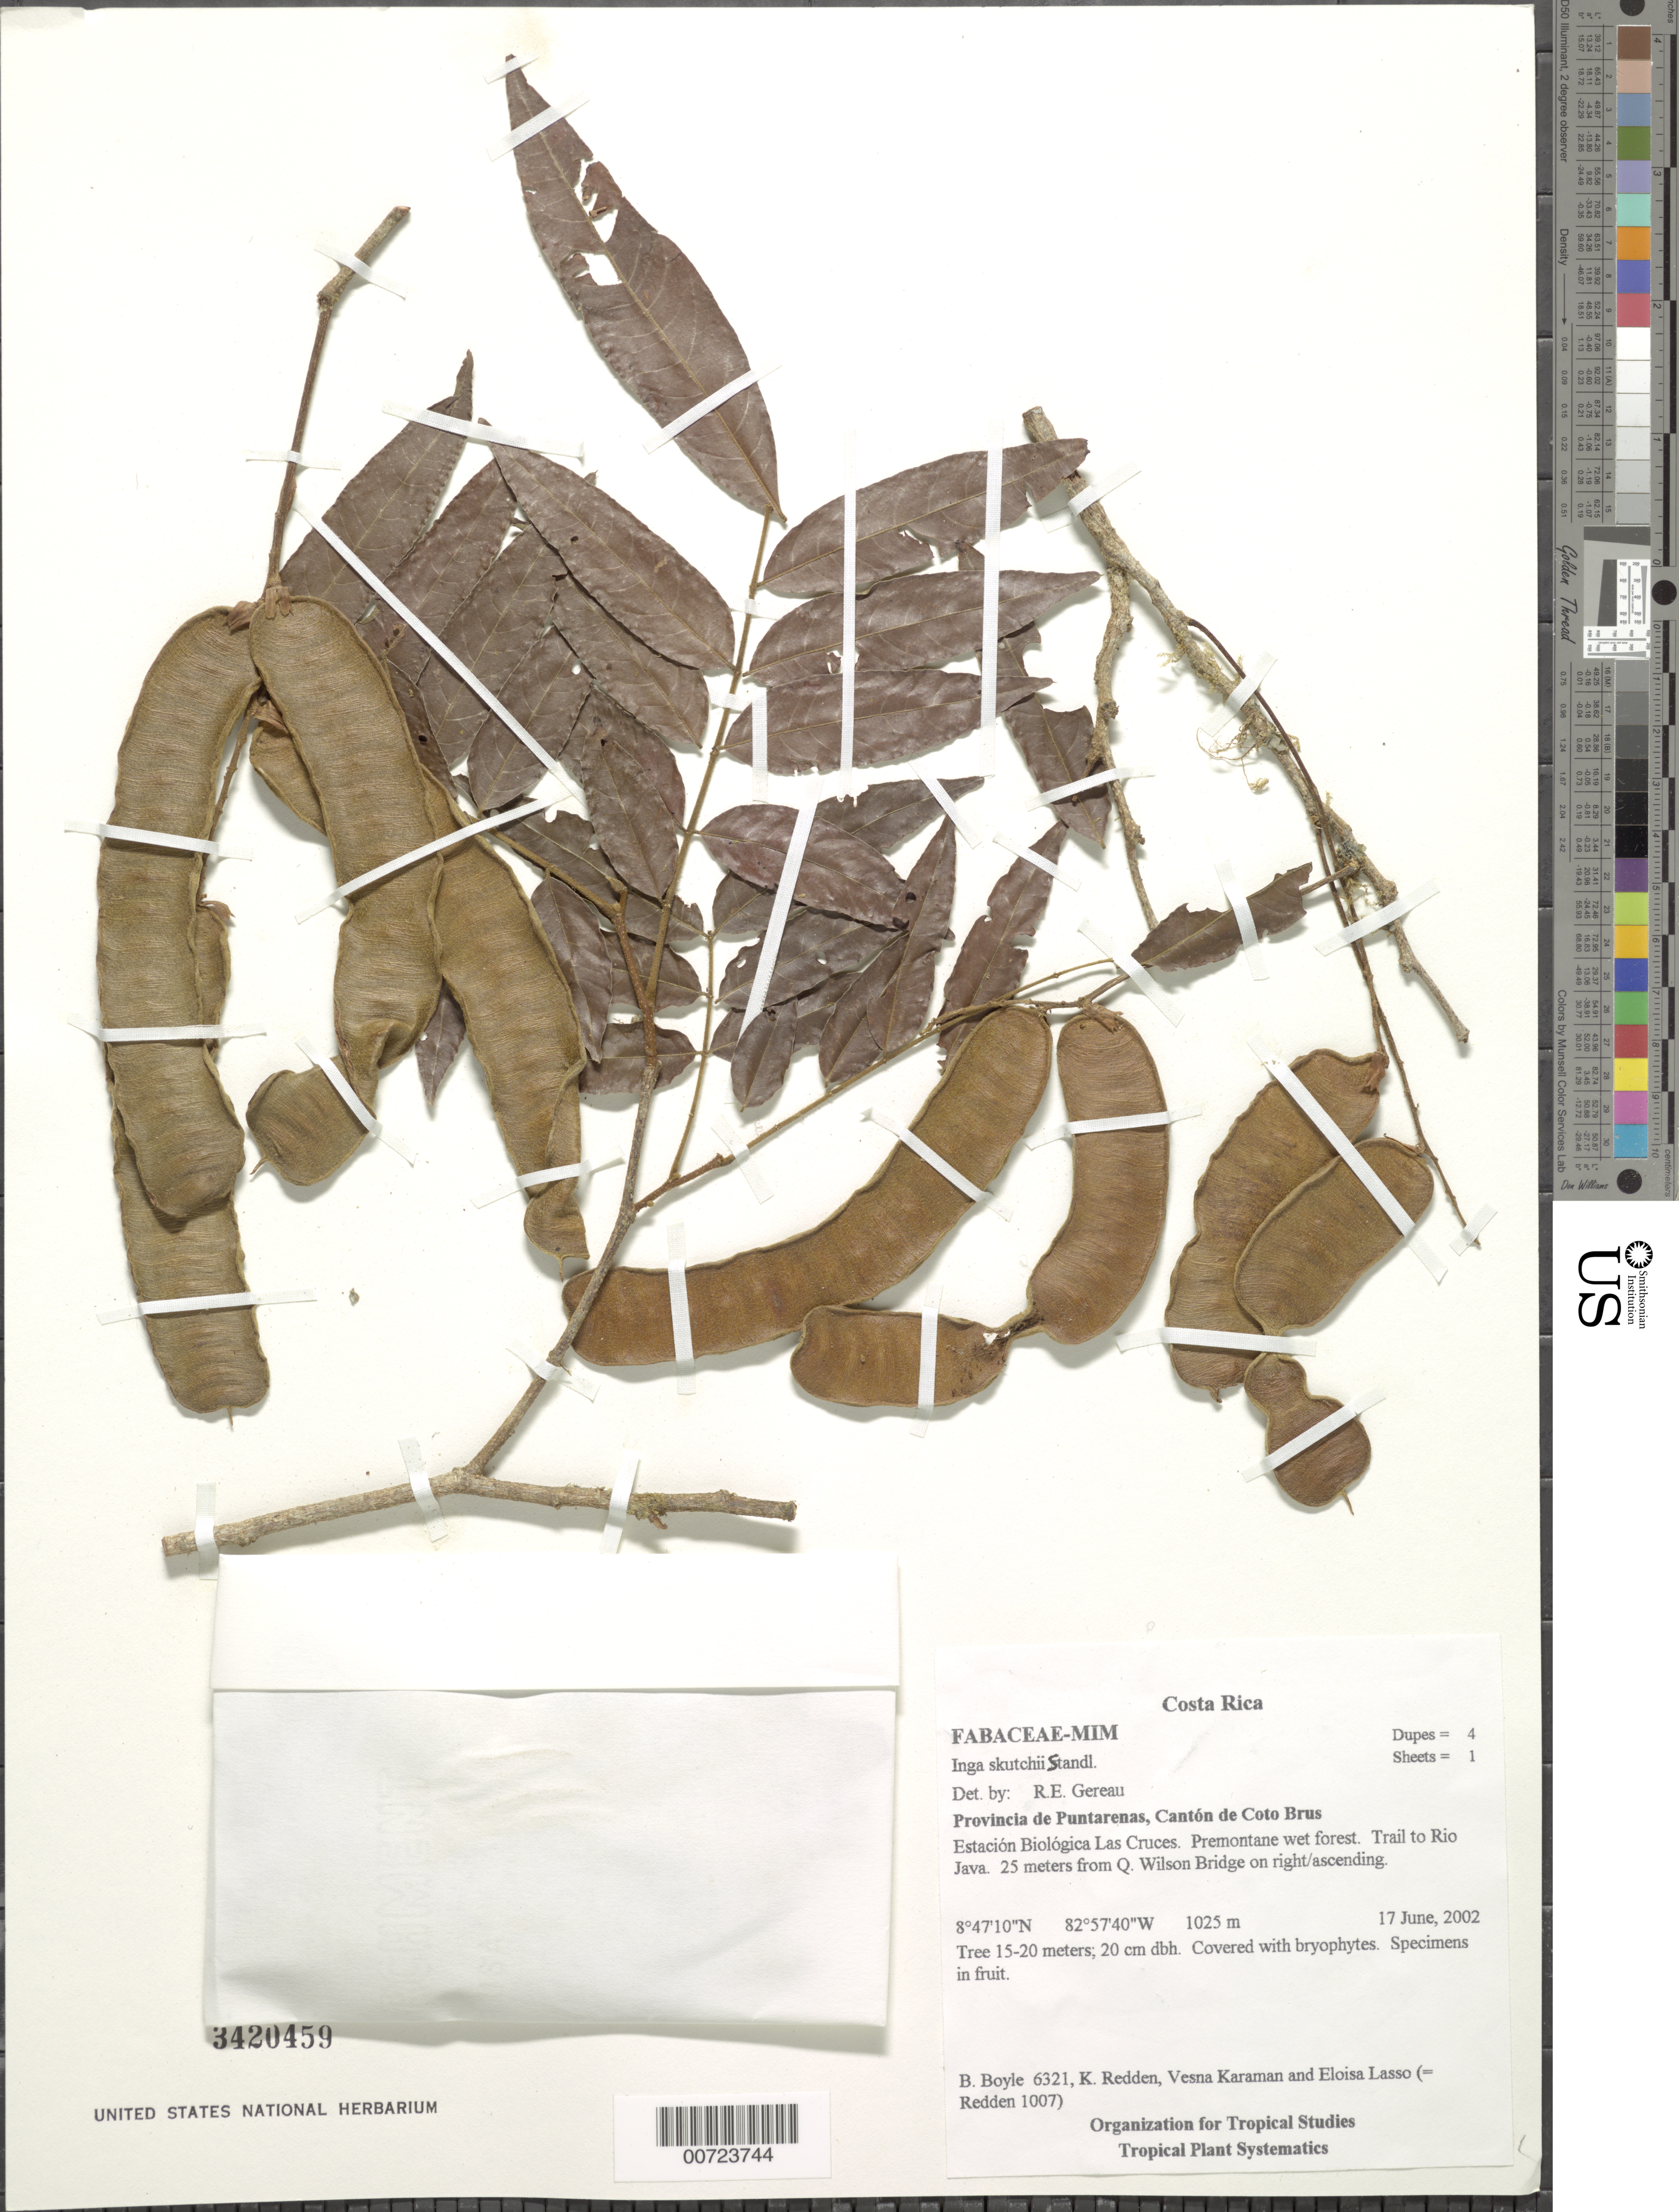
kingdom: Plantae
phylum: Tracheophyta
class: Magnoliopsida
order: Fabales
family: Fabaceae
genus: Inga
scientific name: Inga skutchii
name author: Standl.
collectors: B. Boyle, K. M. Redden, V. Karaman & E. Lasso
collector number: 6321/1007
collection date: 2002-06-17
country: Costa Rica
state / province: Puntarenas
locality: Canton de Coto Brus, Estacion Biologica Las Cruces, Trail to Rio Java, 25 meters from Q. Wilson Bridge on right/ ascending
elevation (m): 1025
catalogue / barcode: US 3420459